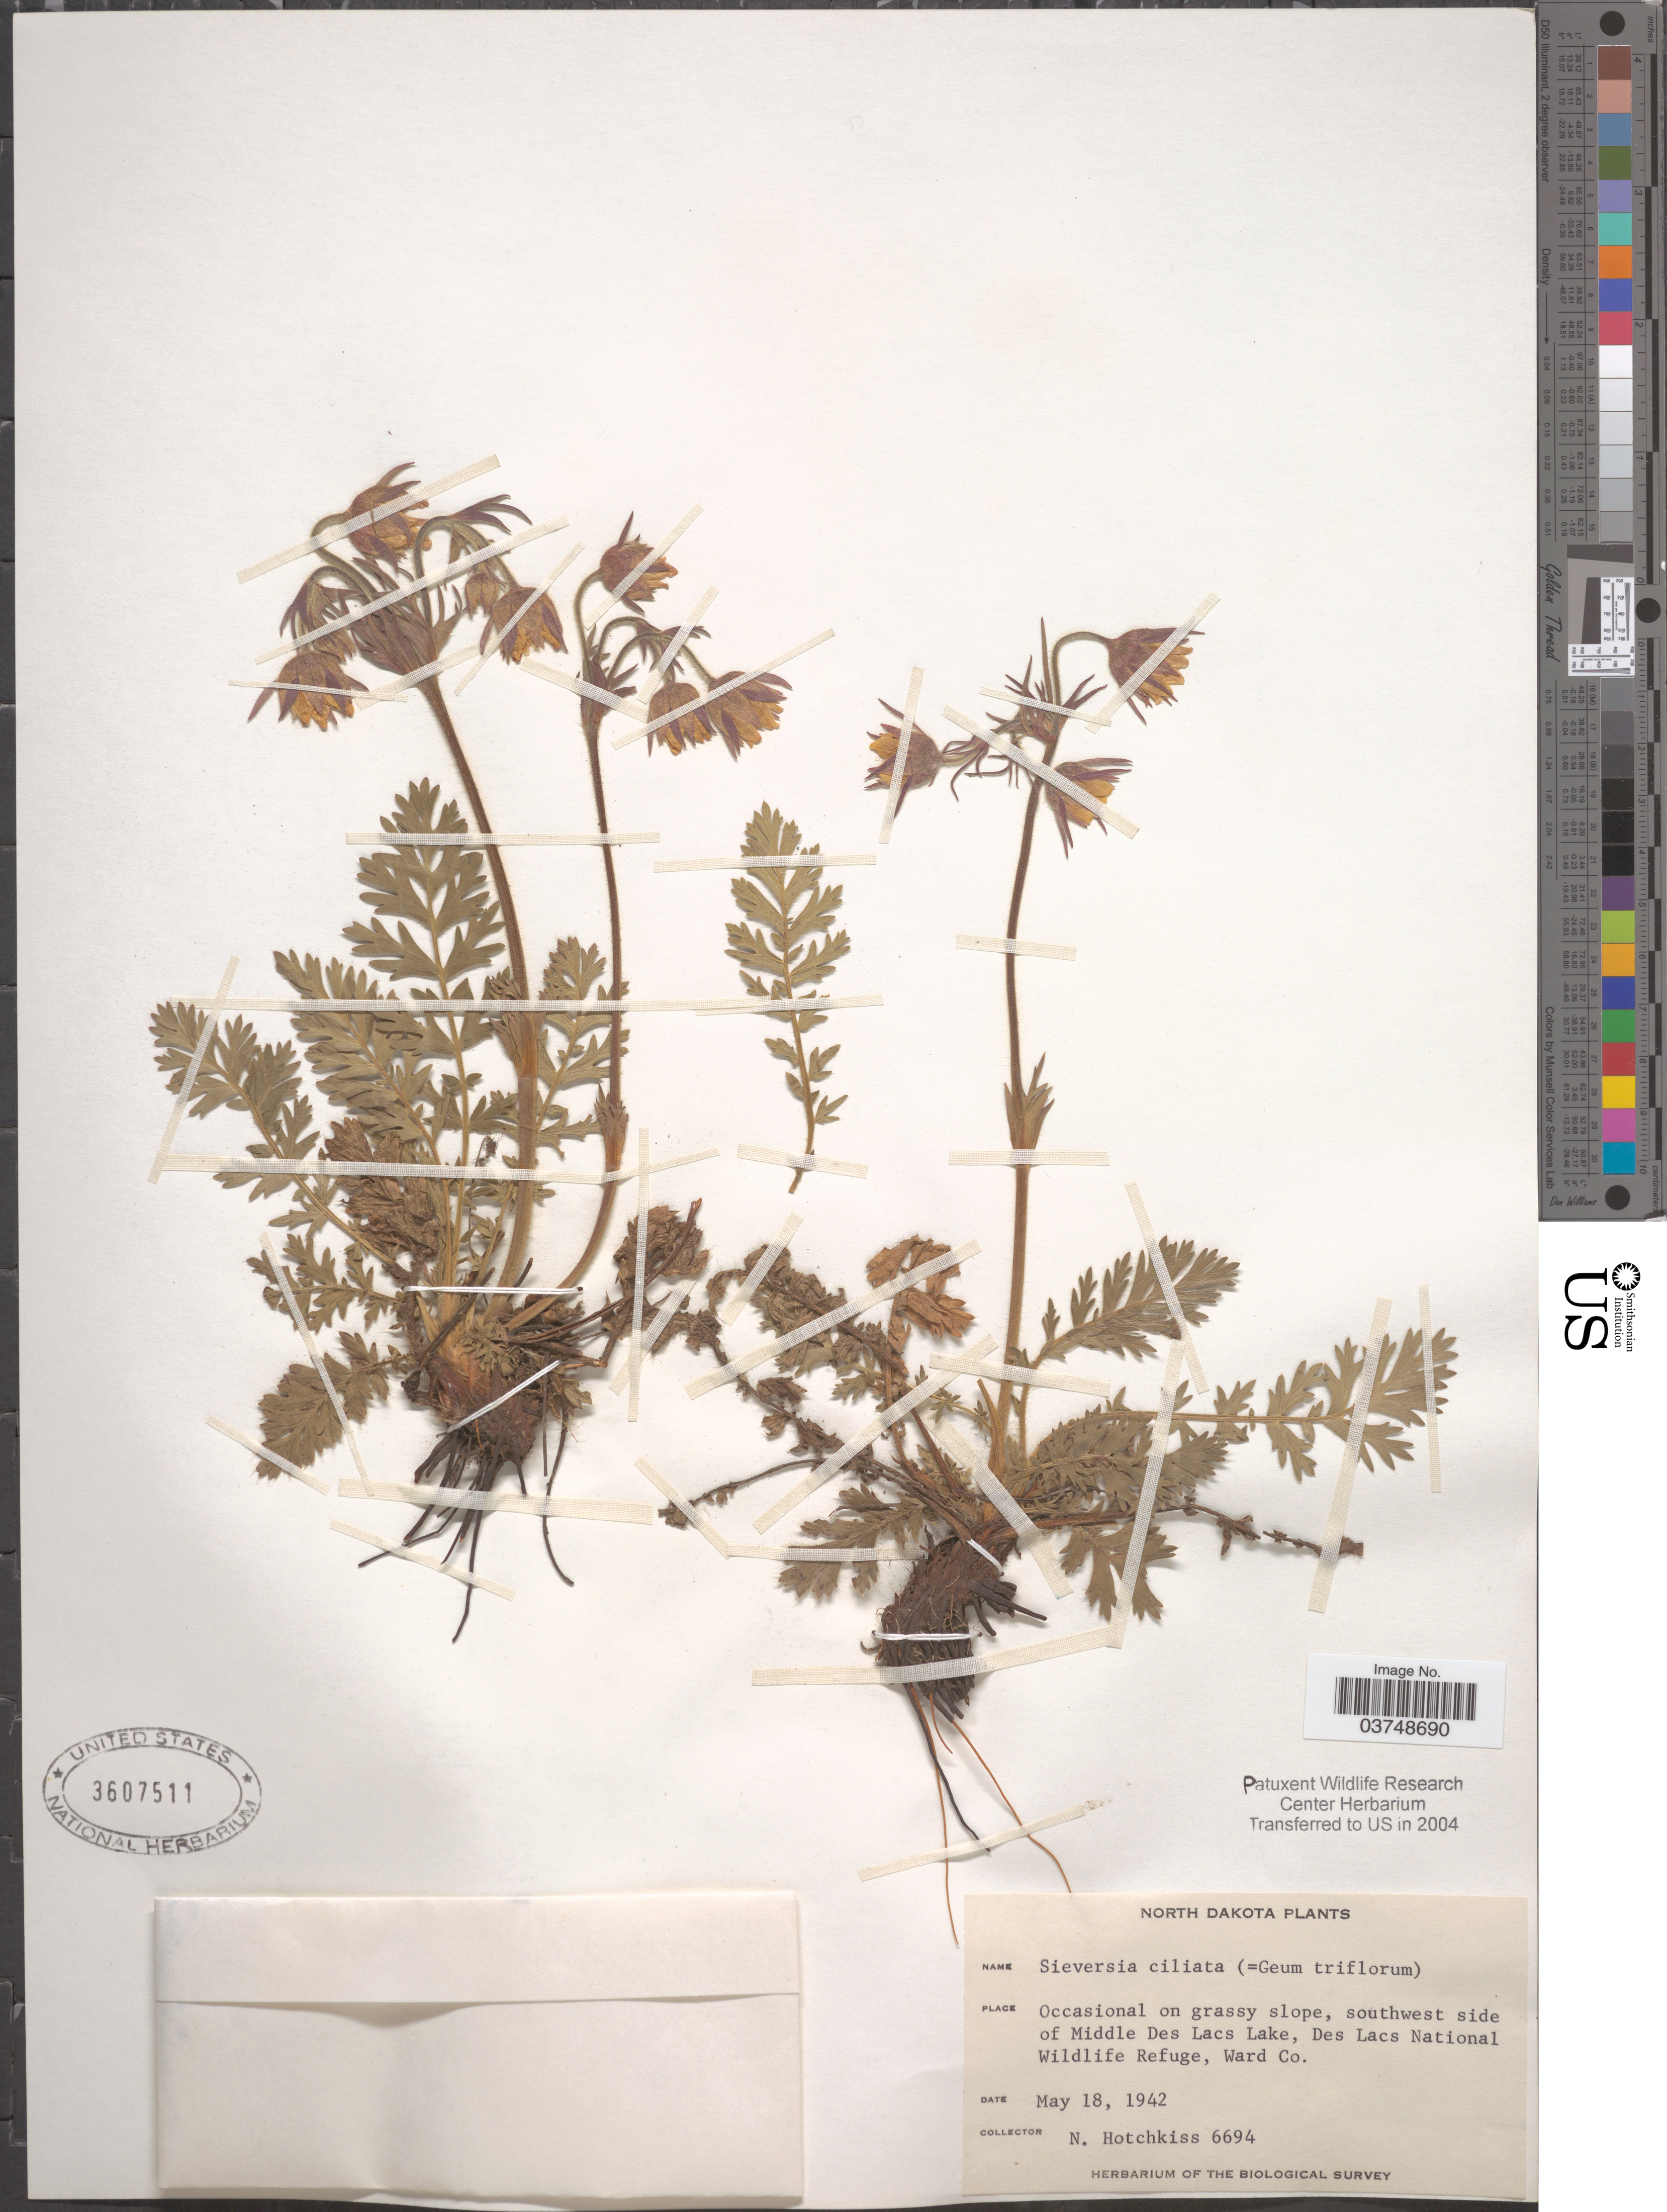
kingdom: Plantae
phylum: Tracheophyta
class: Magnoliopsida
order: Rosales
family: Rosaceae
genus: Geum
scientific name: Geum triflorum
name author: Pursh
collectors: N. Hotchkiss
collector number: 6694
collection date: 1942-05-18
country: United States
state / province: North Dakota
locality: Southwest side of Middle Des Lacs Lake, Des Lacs National Wildlife Refuge, Ward Co.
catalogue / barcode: US 3607511